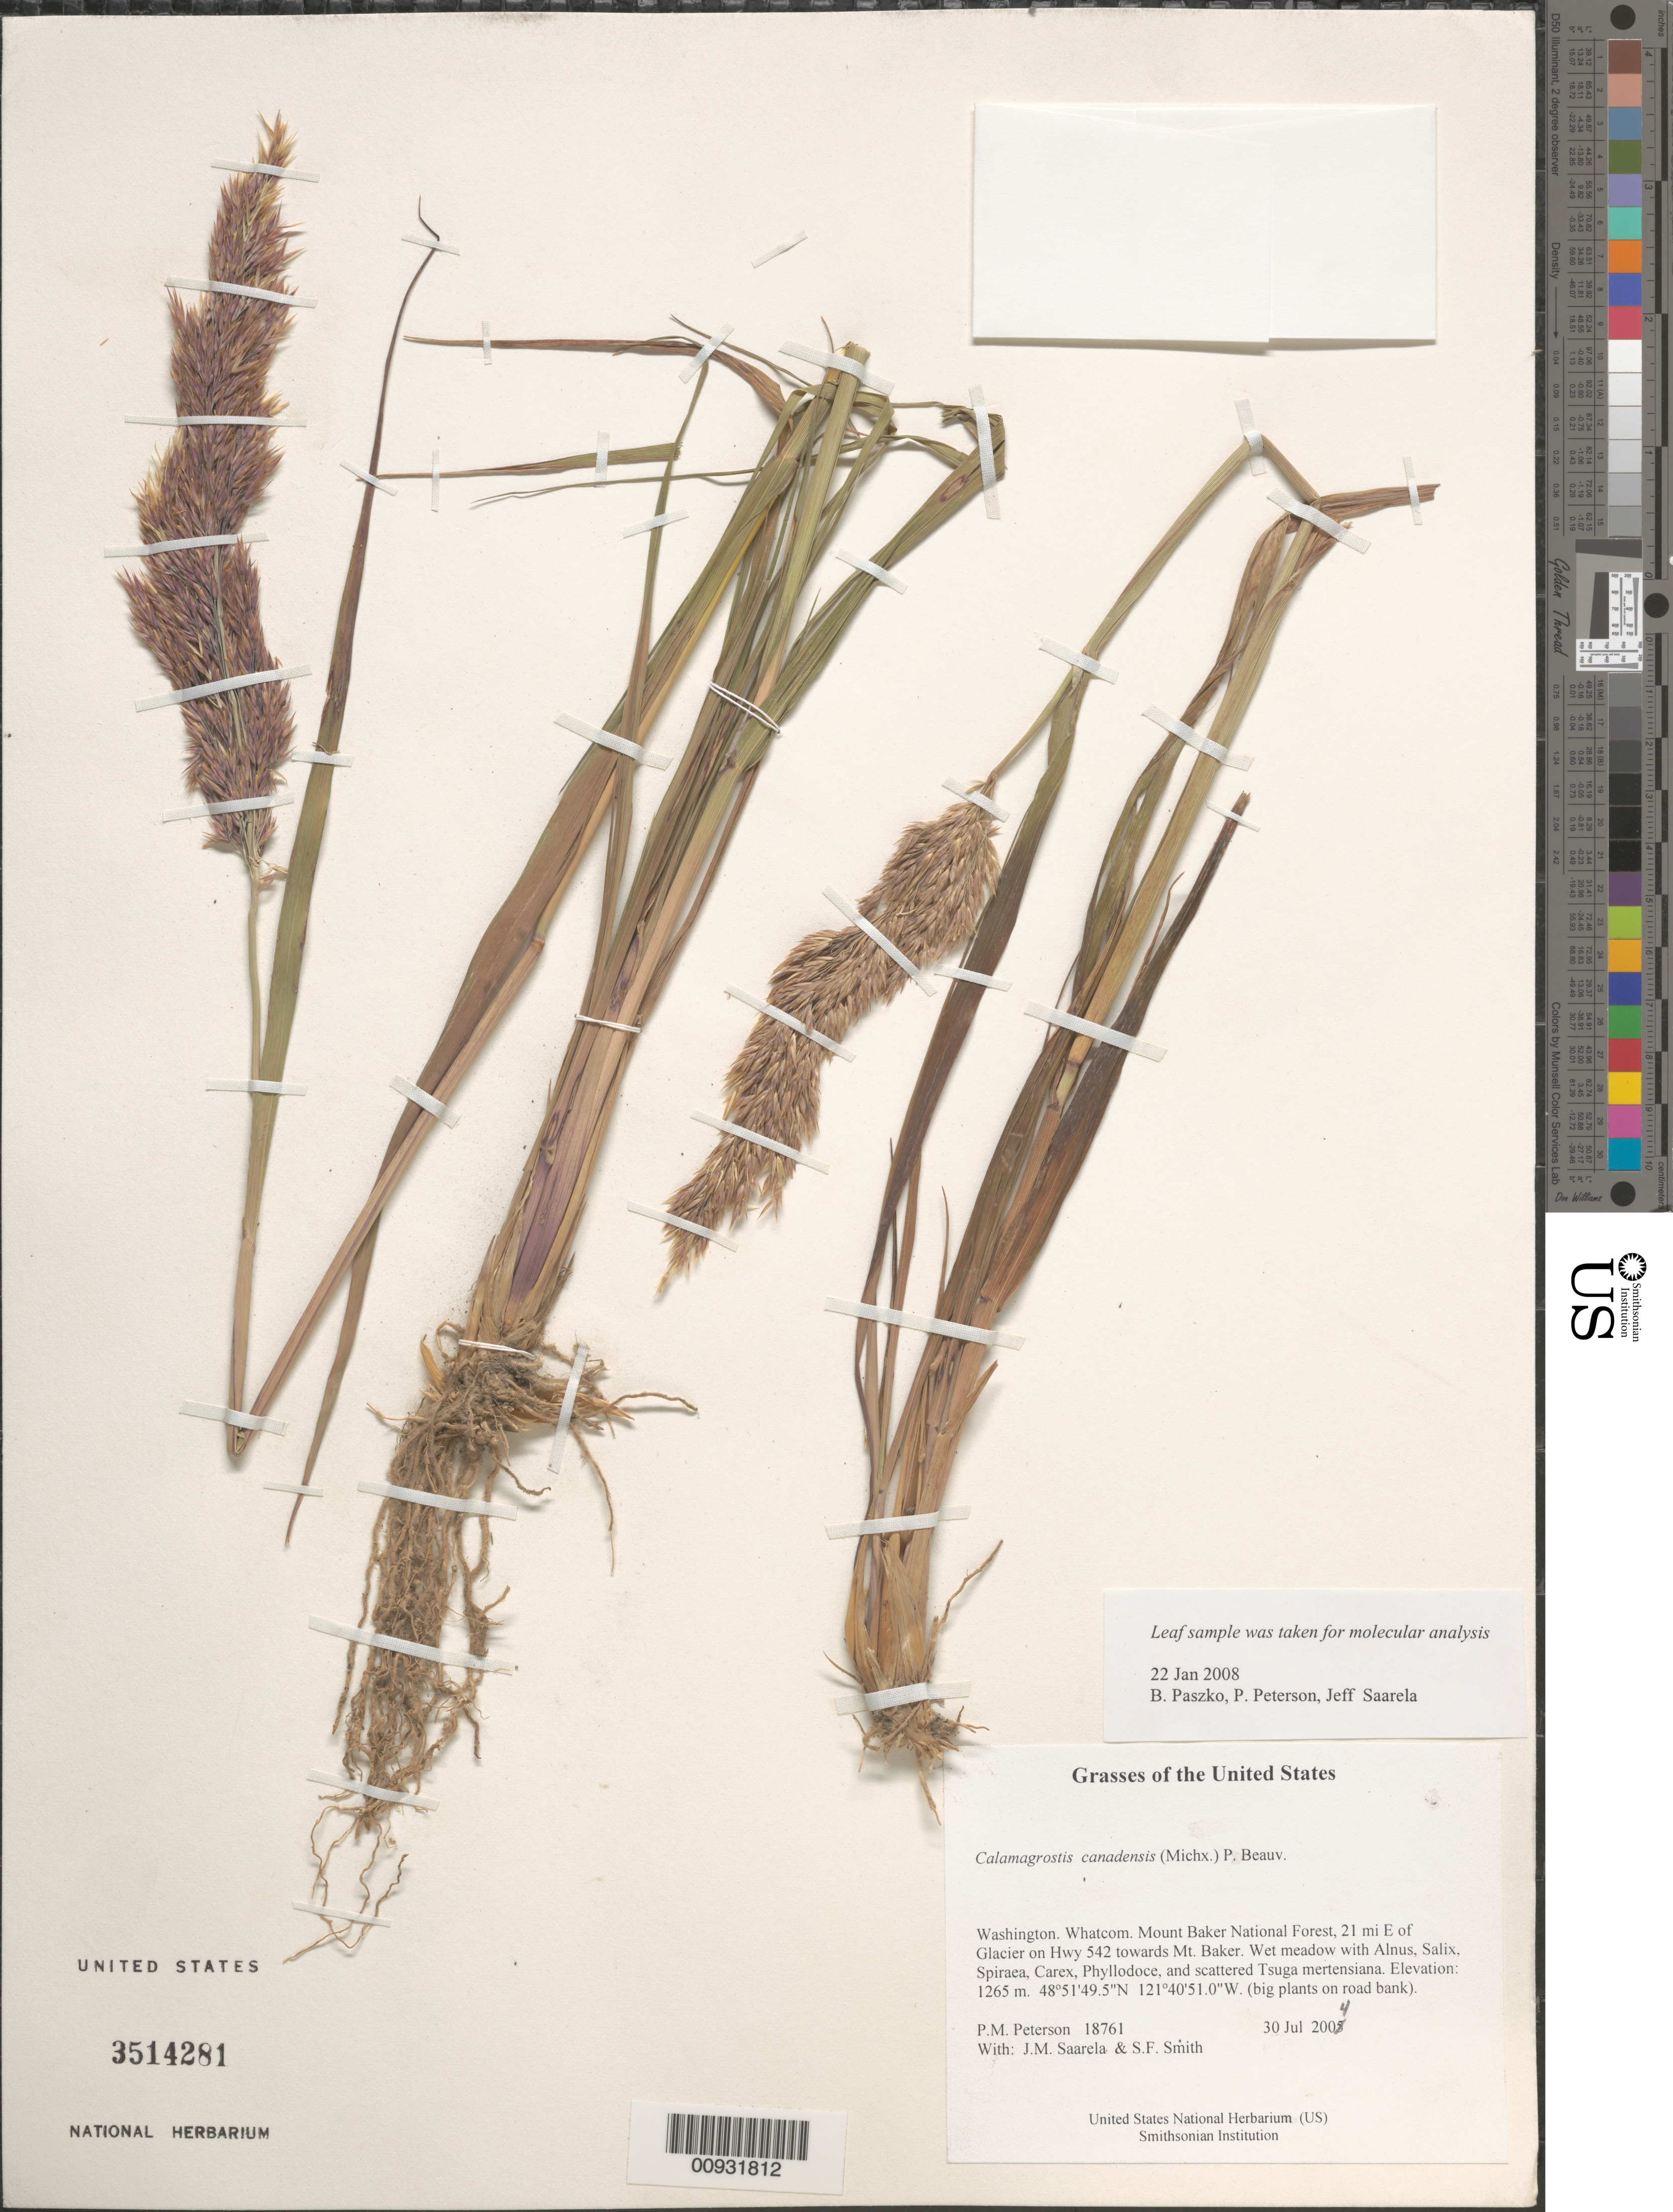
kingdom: Plantae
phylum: Tracheophyta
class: Liliopsida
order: Poales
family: Poaceae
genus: Calamagrostis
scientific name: Calamagrostis canadensis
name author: (Michx.) P. Beauv.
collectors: P. M. Peterson, J. Saarela & S.F. Smith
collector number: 18761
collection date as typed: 30 Jul 2004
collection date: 2004-07-30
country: United States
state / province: Washington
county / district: Whatcom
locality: Mount Baker National Forest, 21 mi E of Glacier on Hwy 542 towards Mt. Baker. Wet meadow with Alnus, Salix, Spiraea, Carex, Phyllodoce, and scattered Tsuga mertensiana.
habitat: (big plants on road bank)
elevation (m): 1265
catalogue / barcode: US 3514281